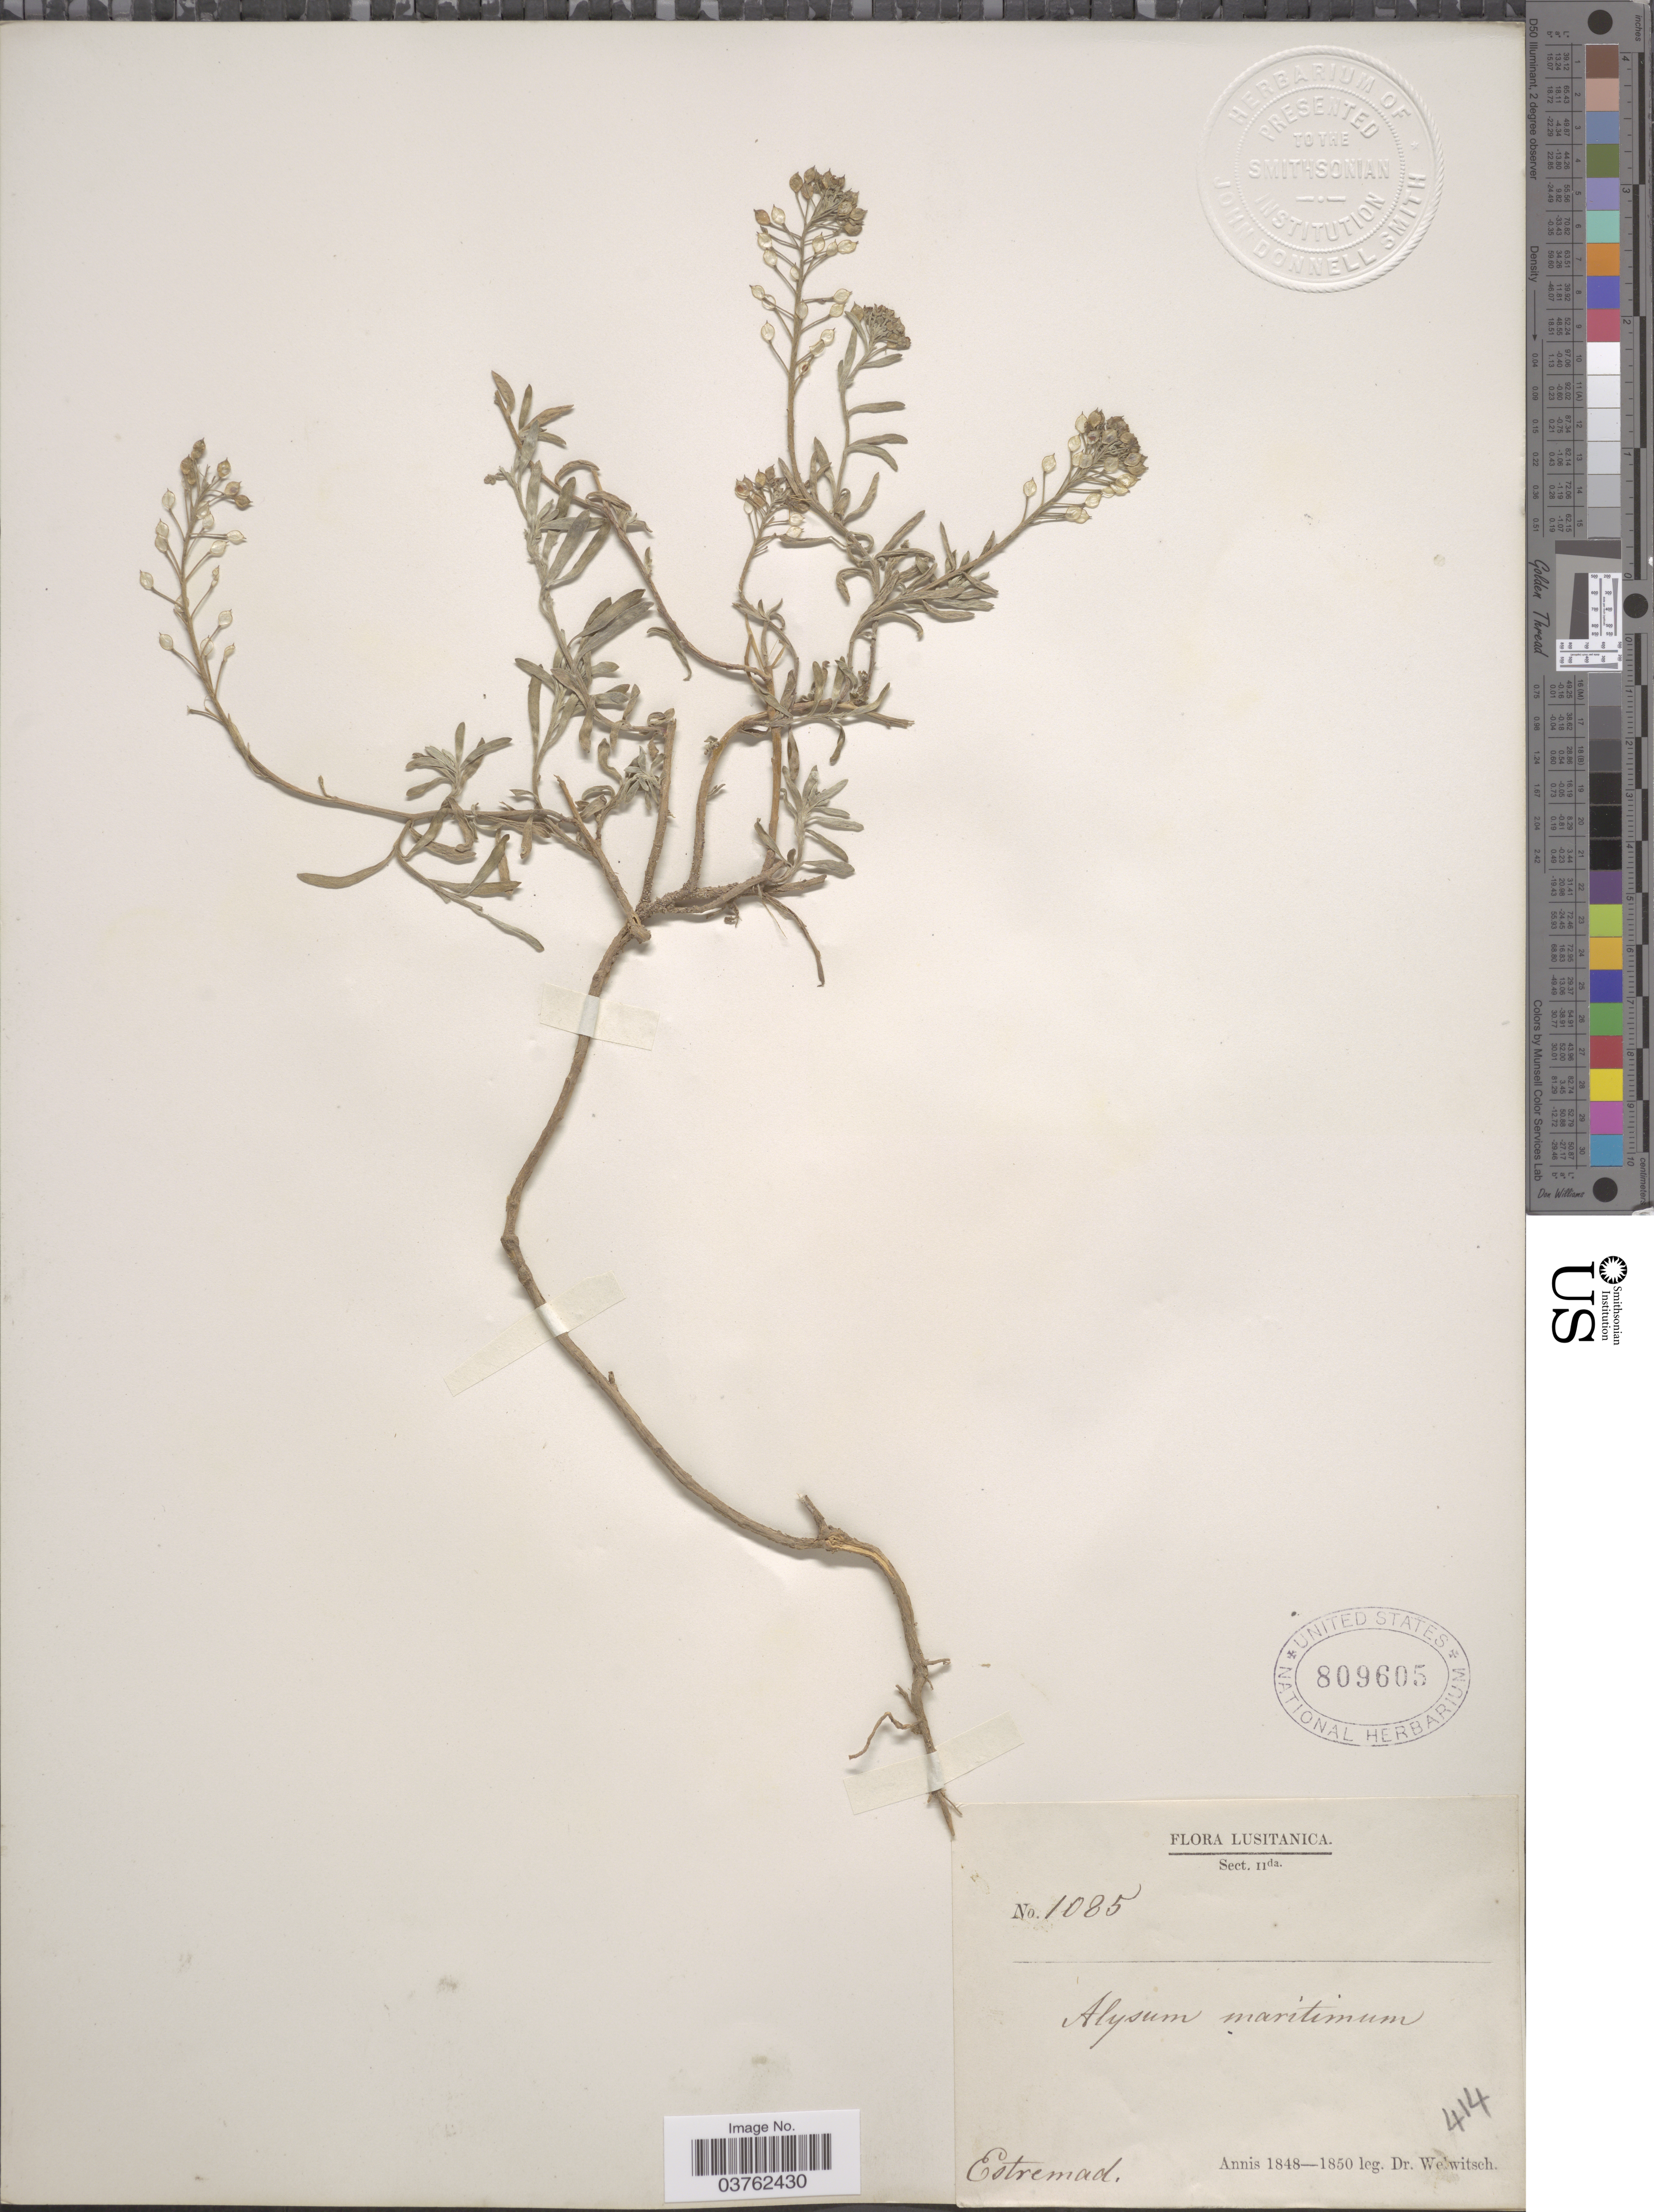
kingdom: Plantae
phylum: Tracheophyta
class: Magnoliopsida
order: Brassicales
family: Brassicaceae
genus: Lobularia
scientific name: Lobularia maritima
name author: (L.) Desv.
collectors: -. Welwitsch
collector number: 1085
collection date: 1848/1850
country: Portugal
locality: Lusitanica. Estremad.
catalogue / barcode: US 809605